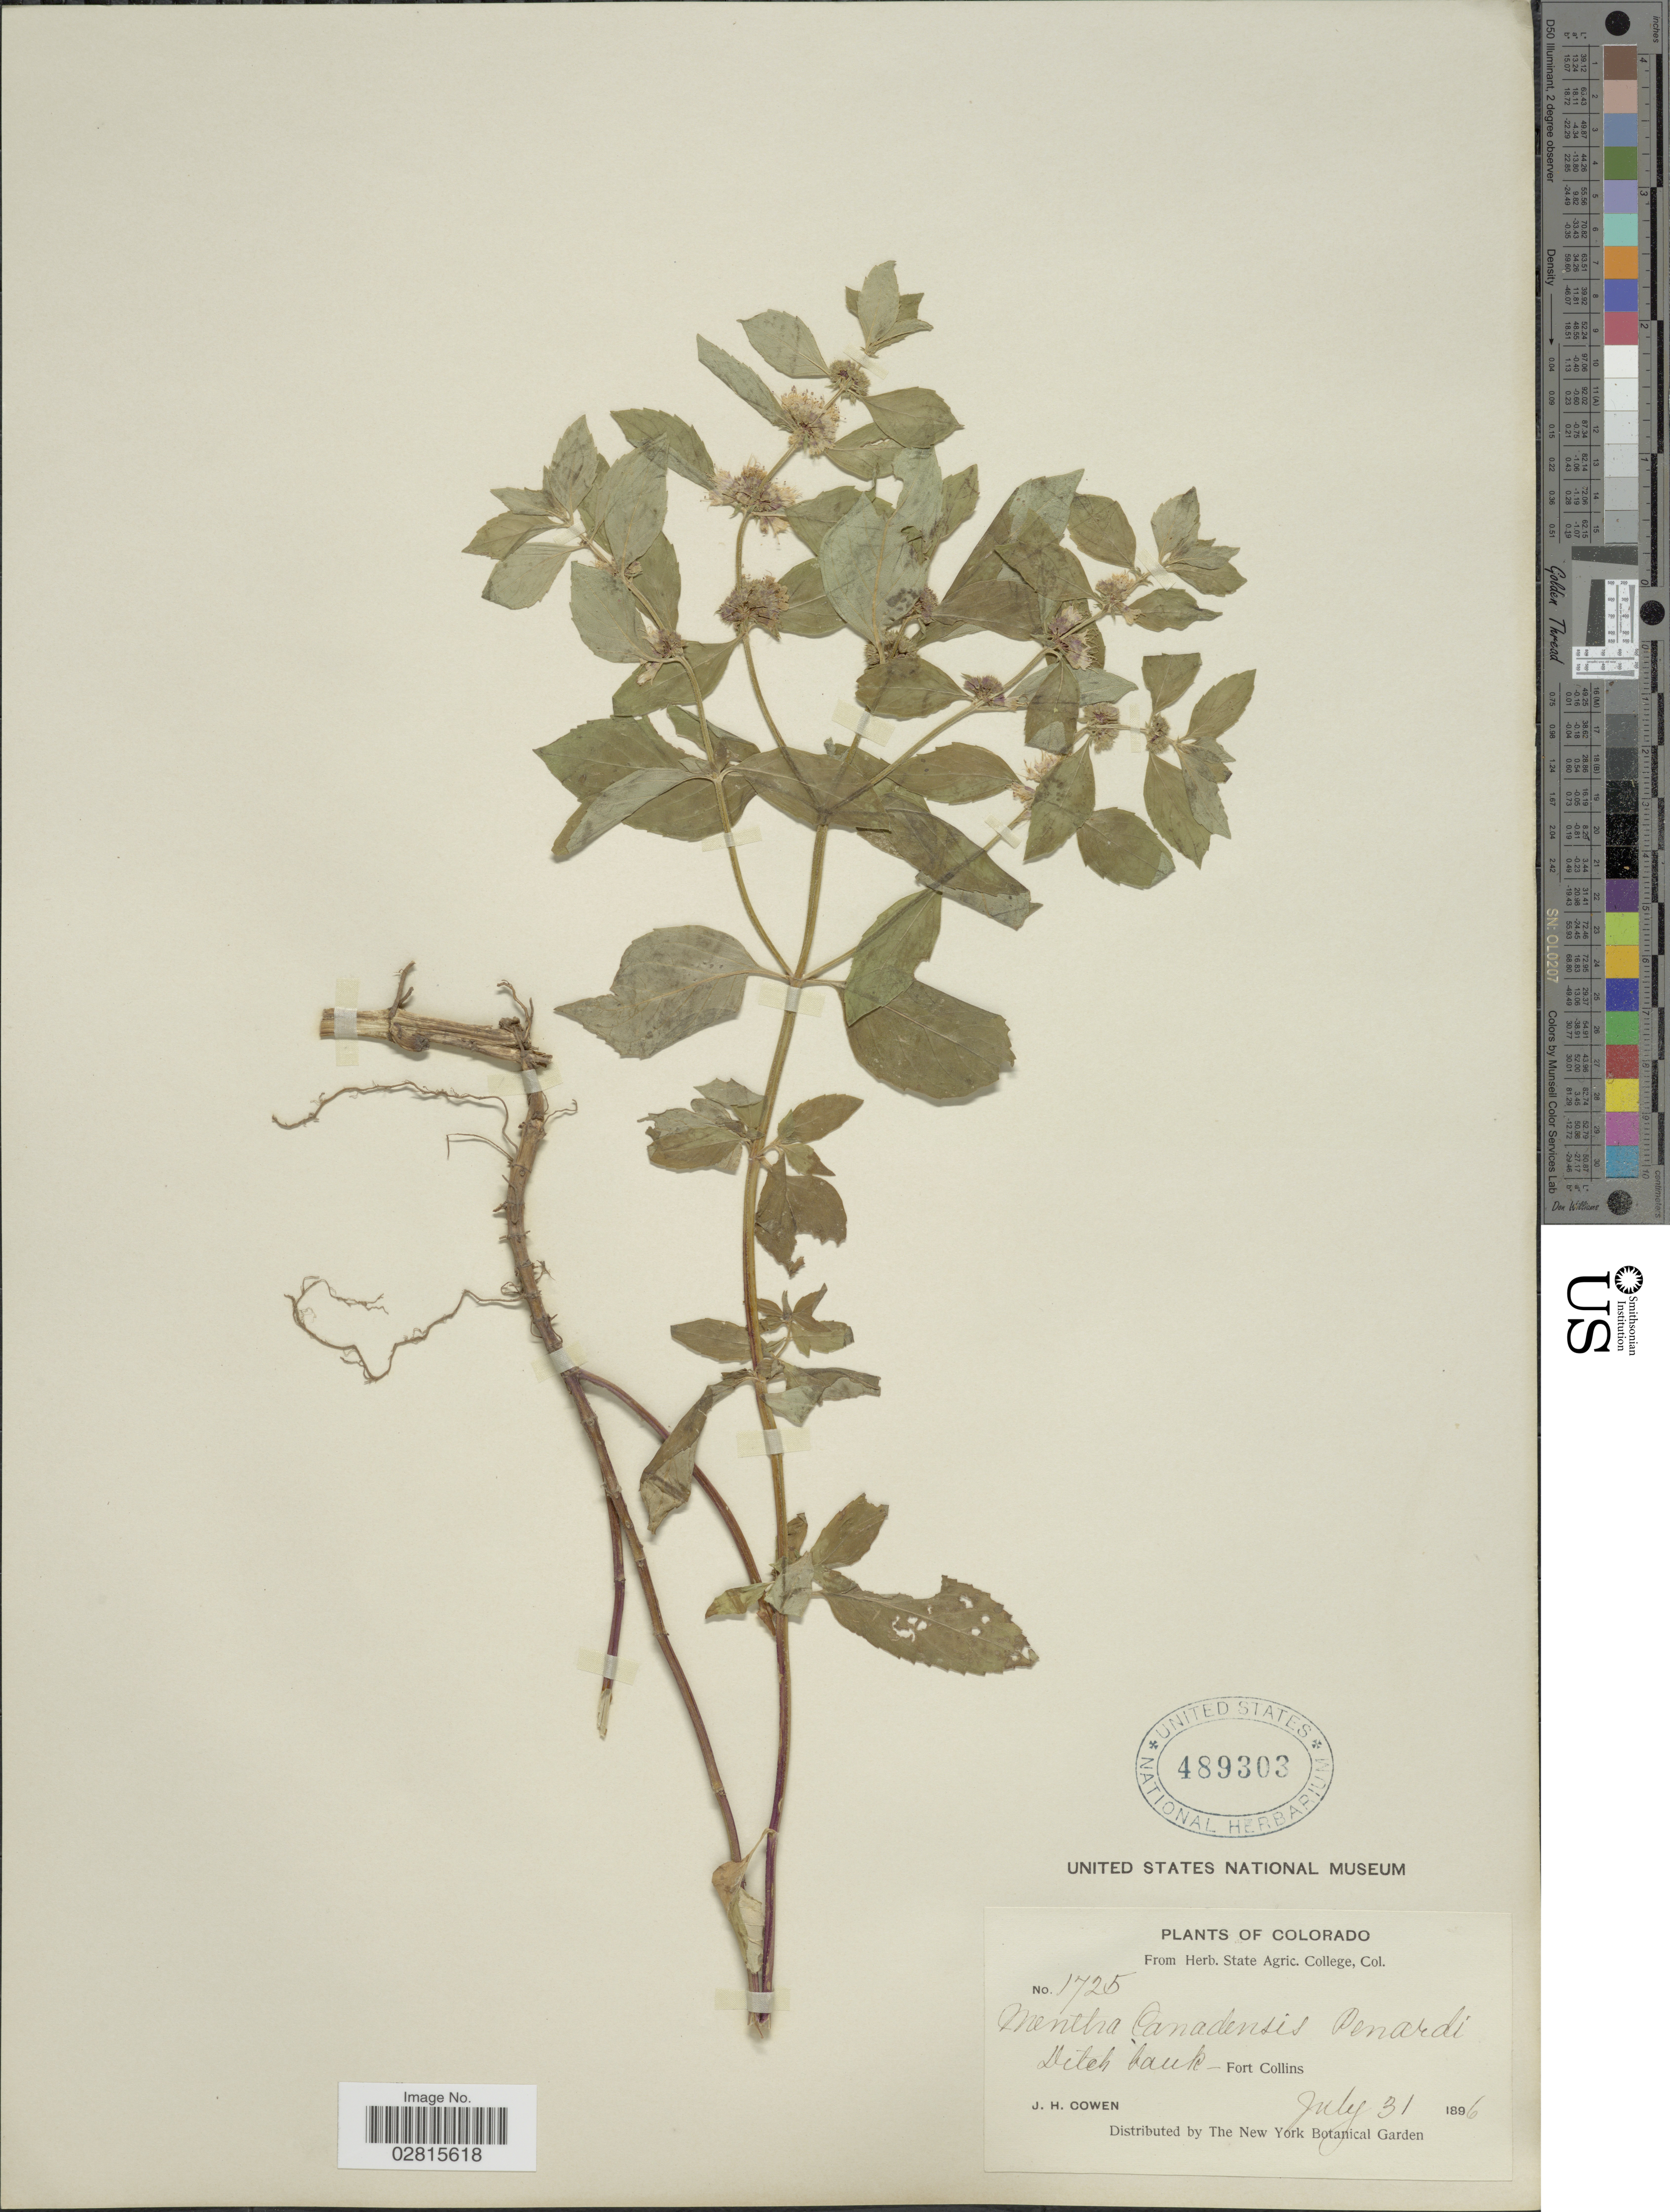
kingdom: Plantae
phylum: Tracheophyta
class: Magnoliopsida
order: Lamiales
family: Lamiaceae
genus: Mentha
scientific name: Mentha penardii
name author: (Briq.) Rydb.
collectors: J. H. Cowen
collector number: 1725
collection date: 1896-07-31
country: United States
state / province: Colorado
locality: Ditch bank-Fort Collins.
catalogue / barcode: US 489303